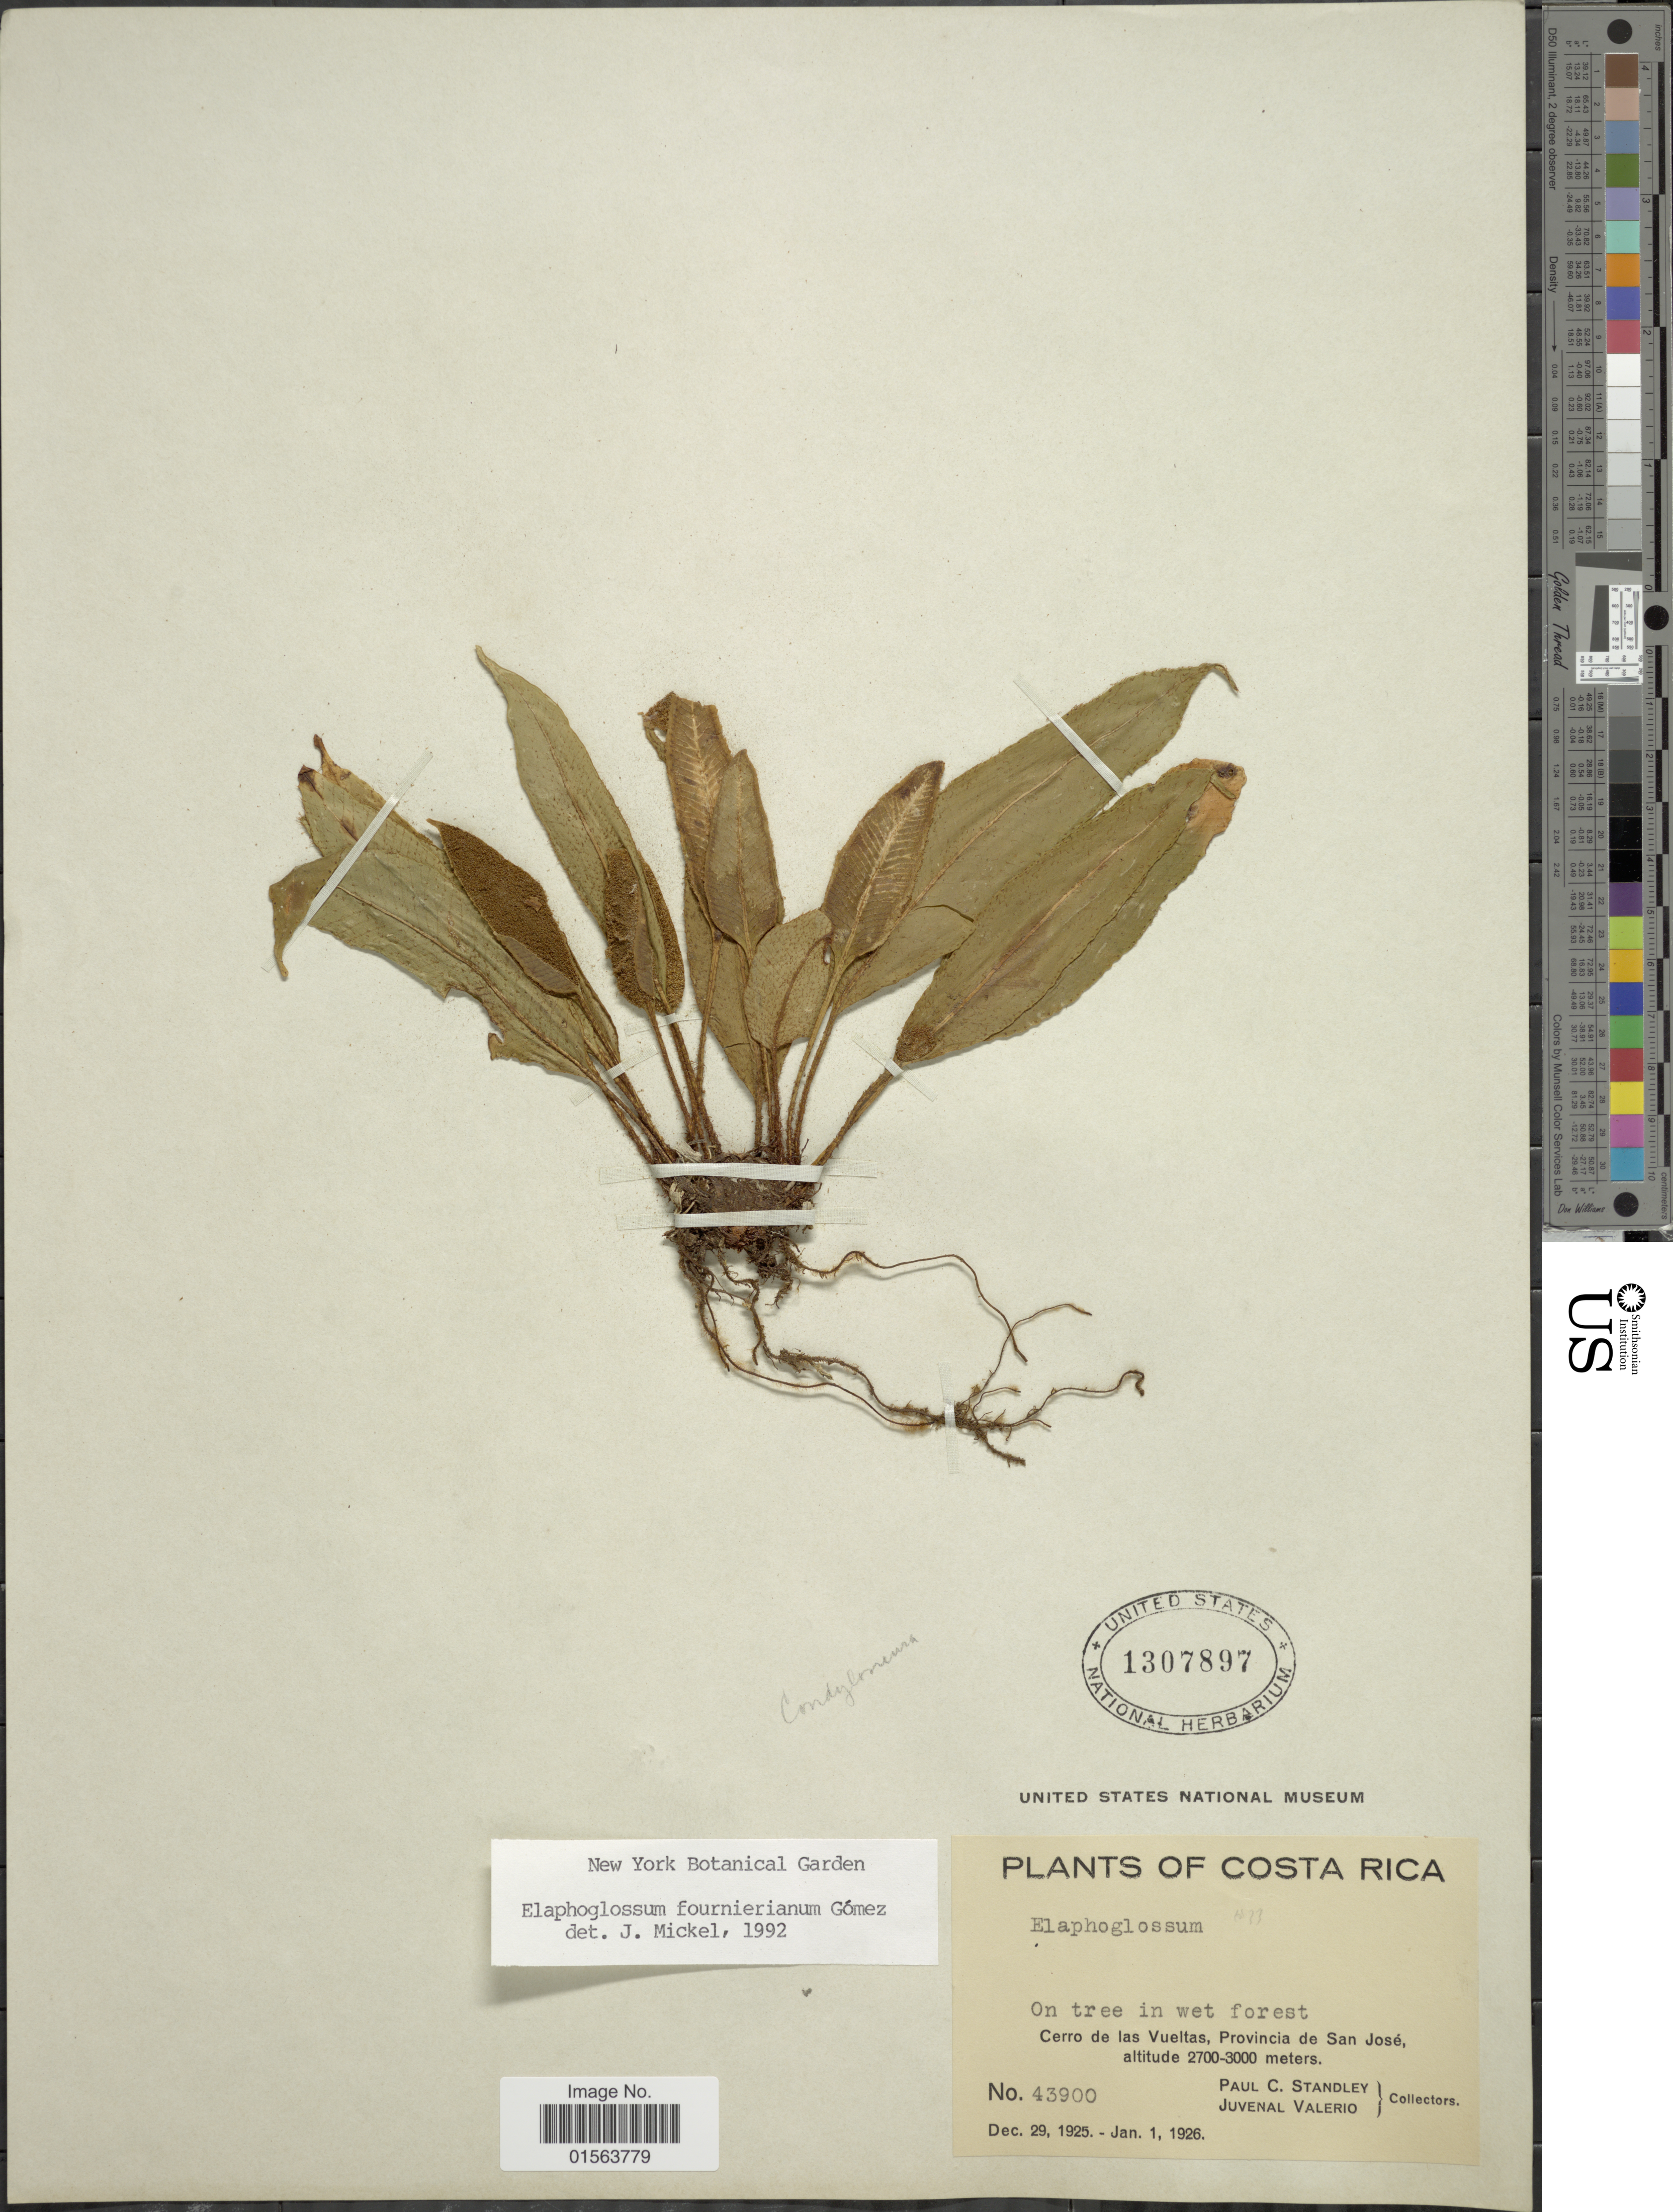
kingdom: Plantae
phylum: Tracheophyta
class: Polypodiopsida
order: Polypodiales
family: Dryopteridaceae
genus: Elaphoglossum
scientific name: Elaphoglossum fournierianum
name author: L.D. Gómez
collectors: P. C. Standley & J. Valerio R.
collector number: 43900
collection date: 1925-12-29/1926-01-01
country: Costa Rica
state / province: San José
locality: Cerro de las Vueltas, Provincia de San Jose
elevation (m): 2700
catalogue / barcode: US 1307897